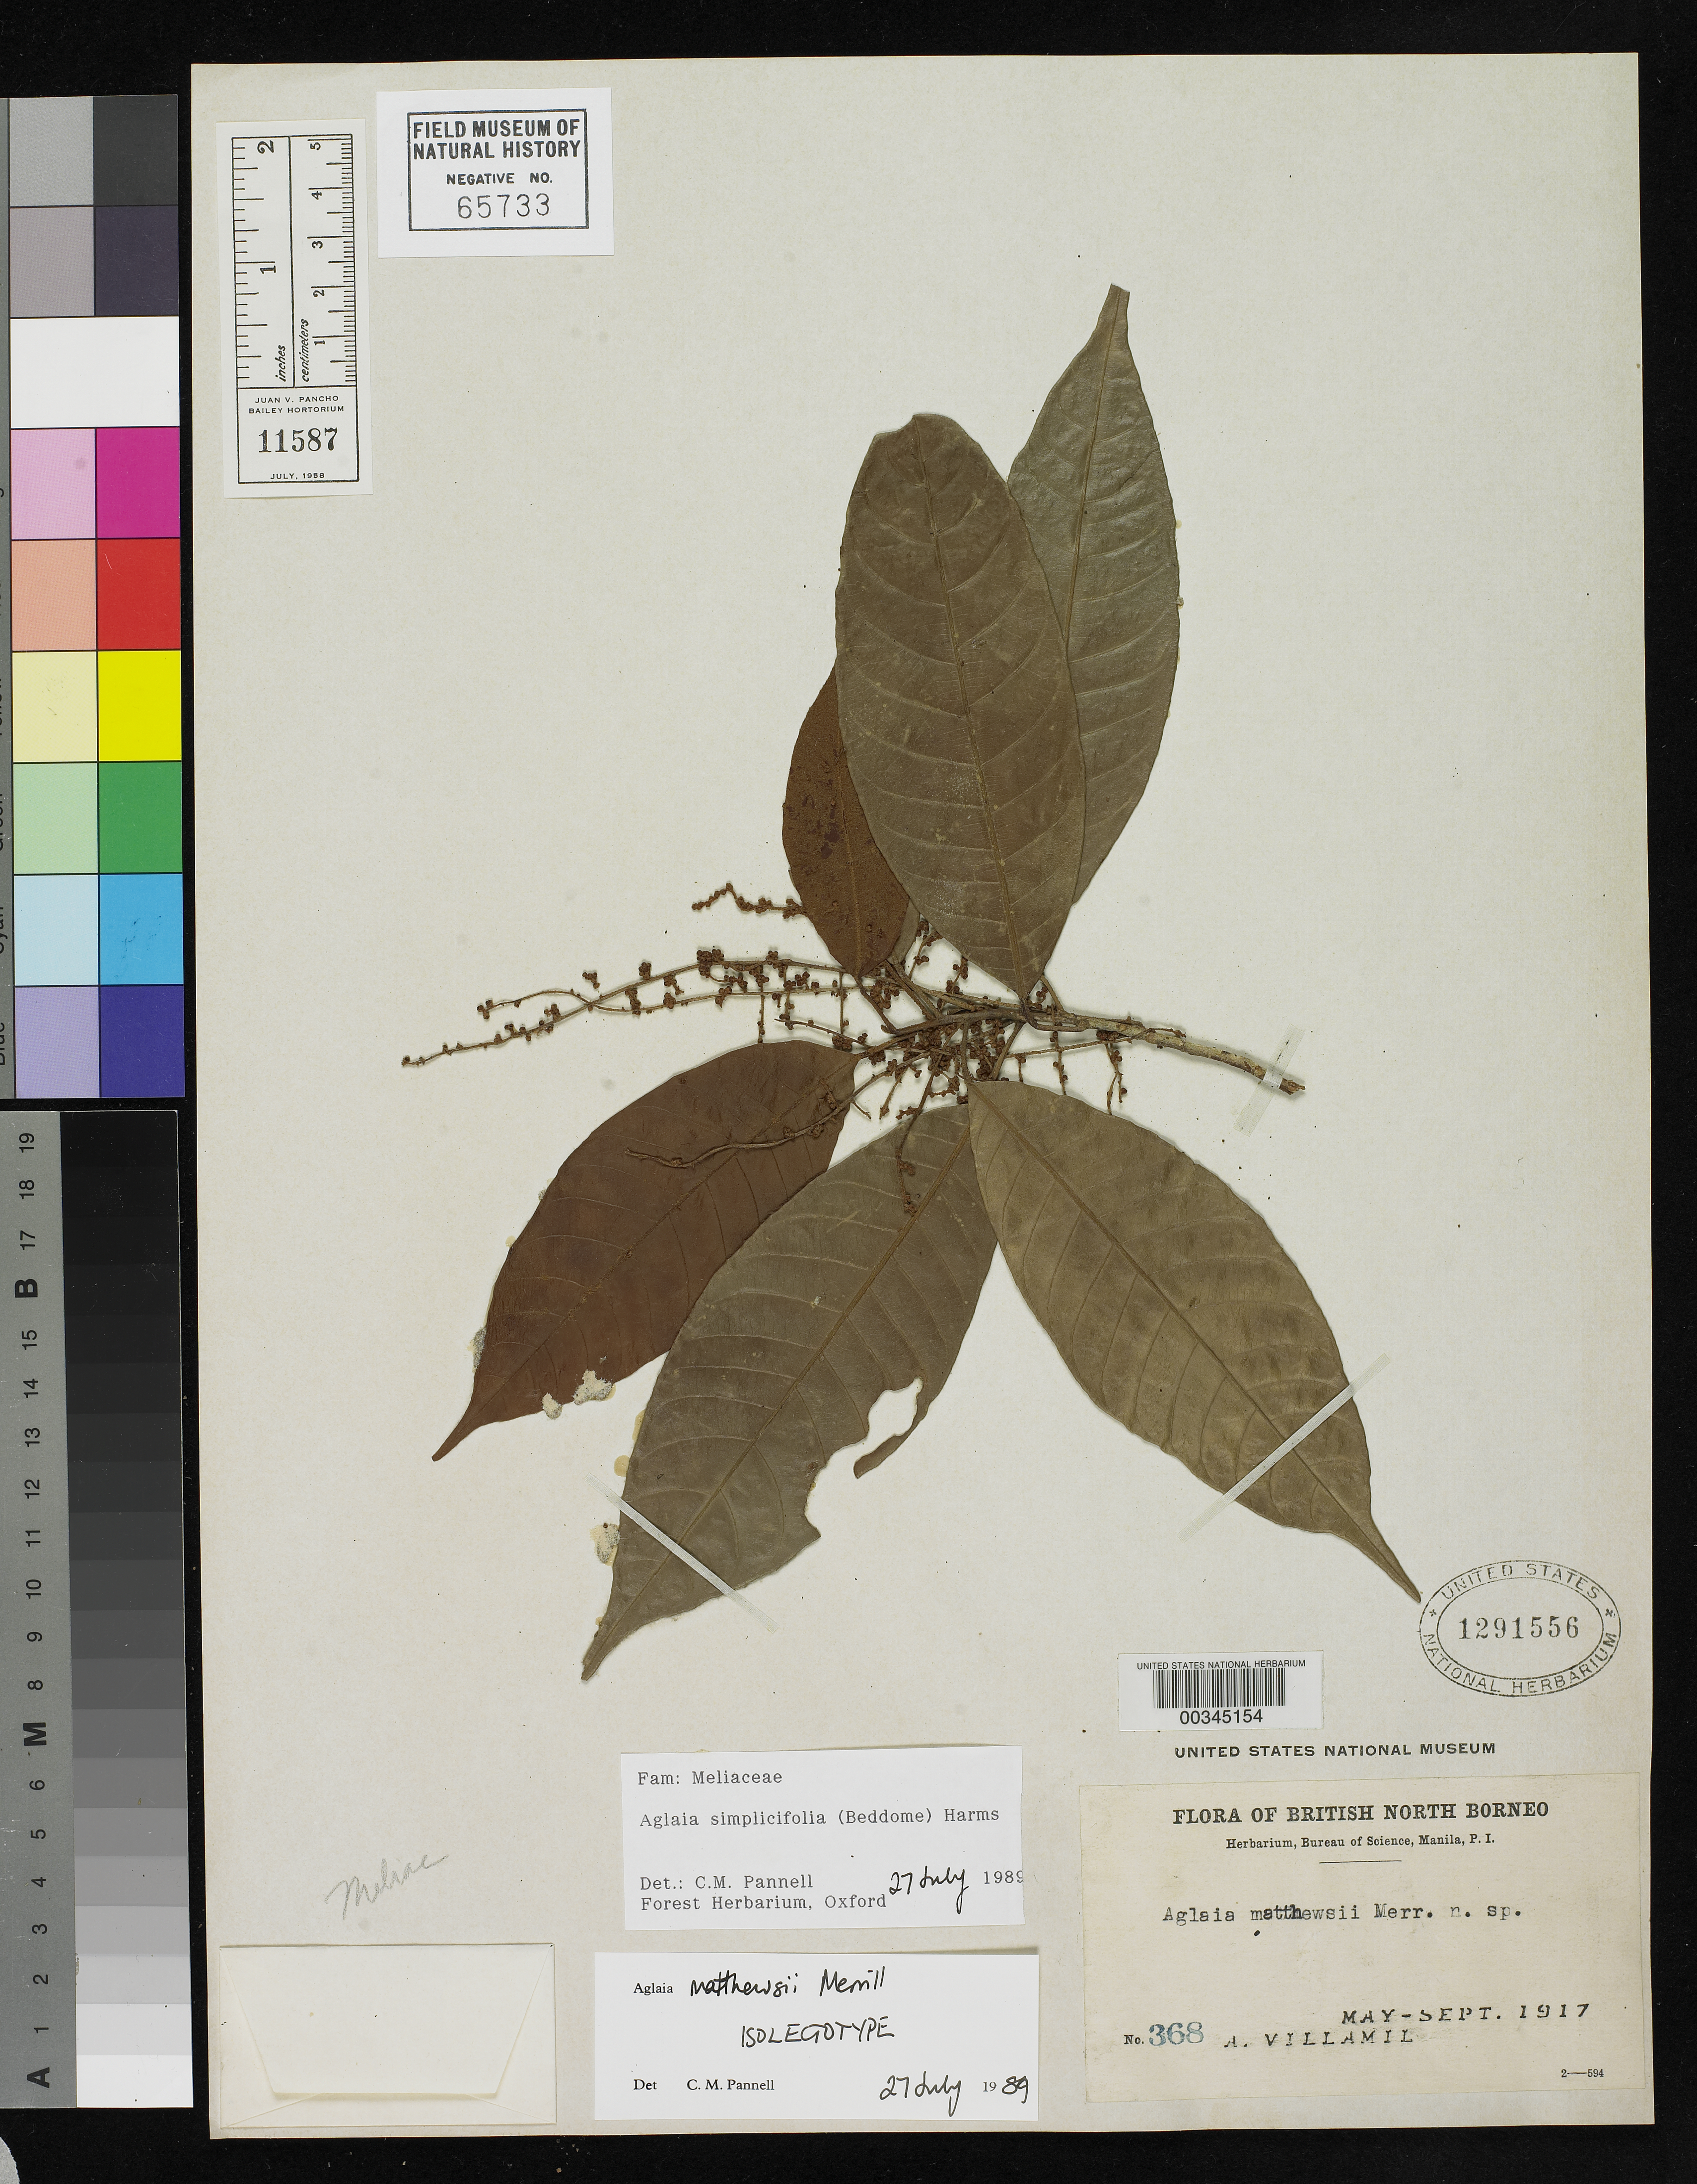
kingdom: Plantae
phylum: Tracheophyta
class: Magnoliopsida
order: Sapindales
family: Meliaceae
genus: Aglaia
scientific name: Aglaia matthewsii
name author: Merr.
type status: Isolectotype; Type Collection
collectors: A. Villamil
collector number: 368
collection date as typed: May 1917 to -- Sep 1917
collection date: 1917-05/1917-09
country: Malaysia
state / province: Sabah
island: Borneo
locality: British North Borneo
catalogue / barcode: US 1291556